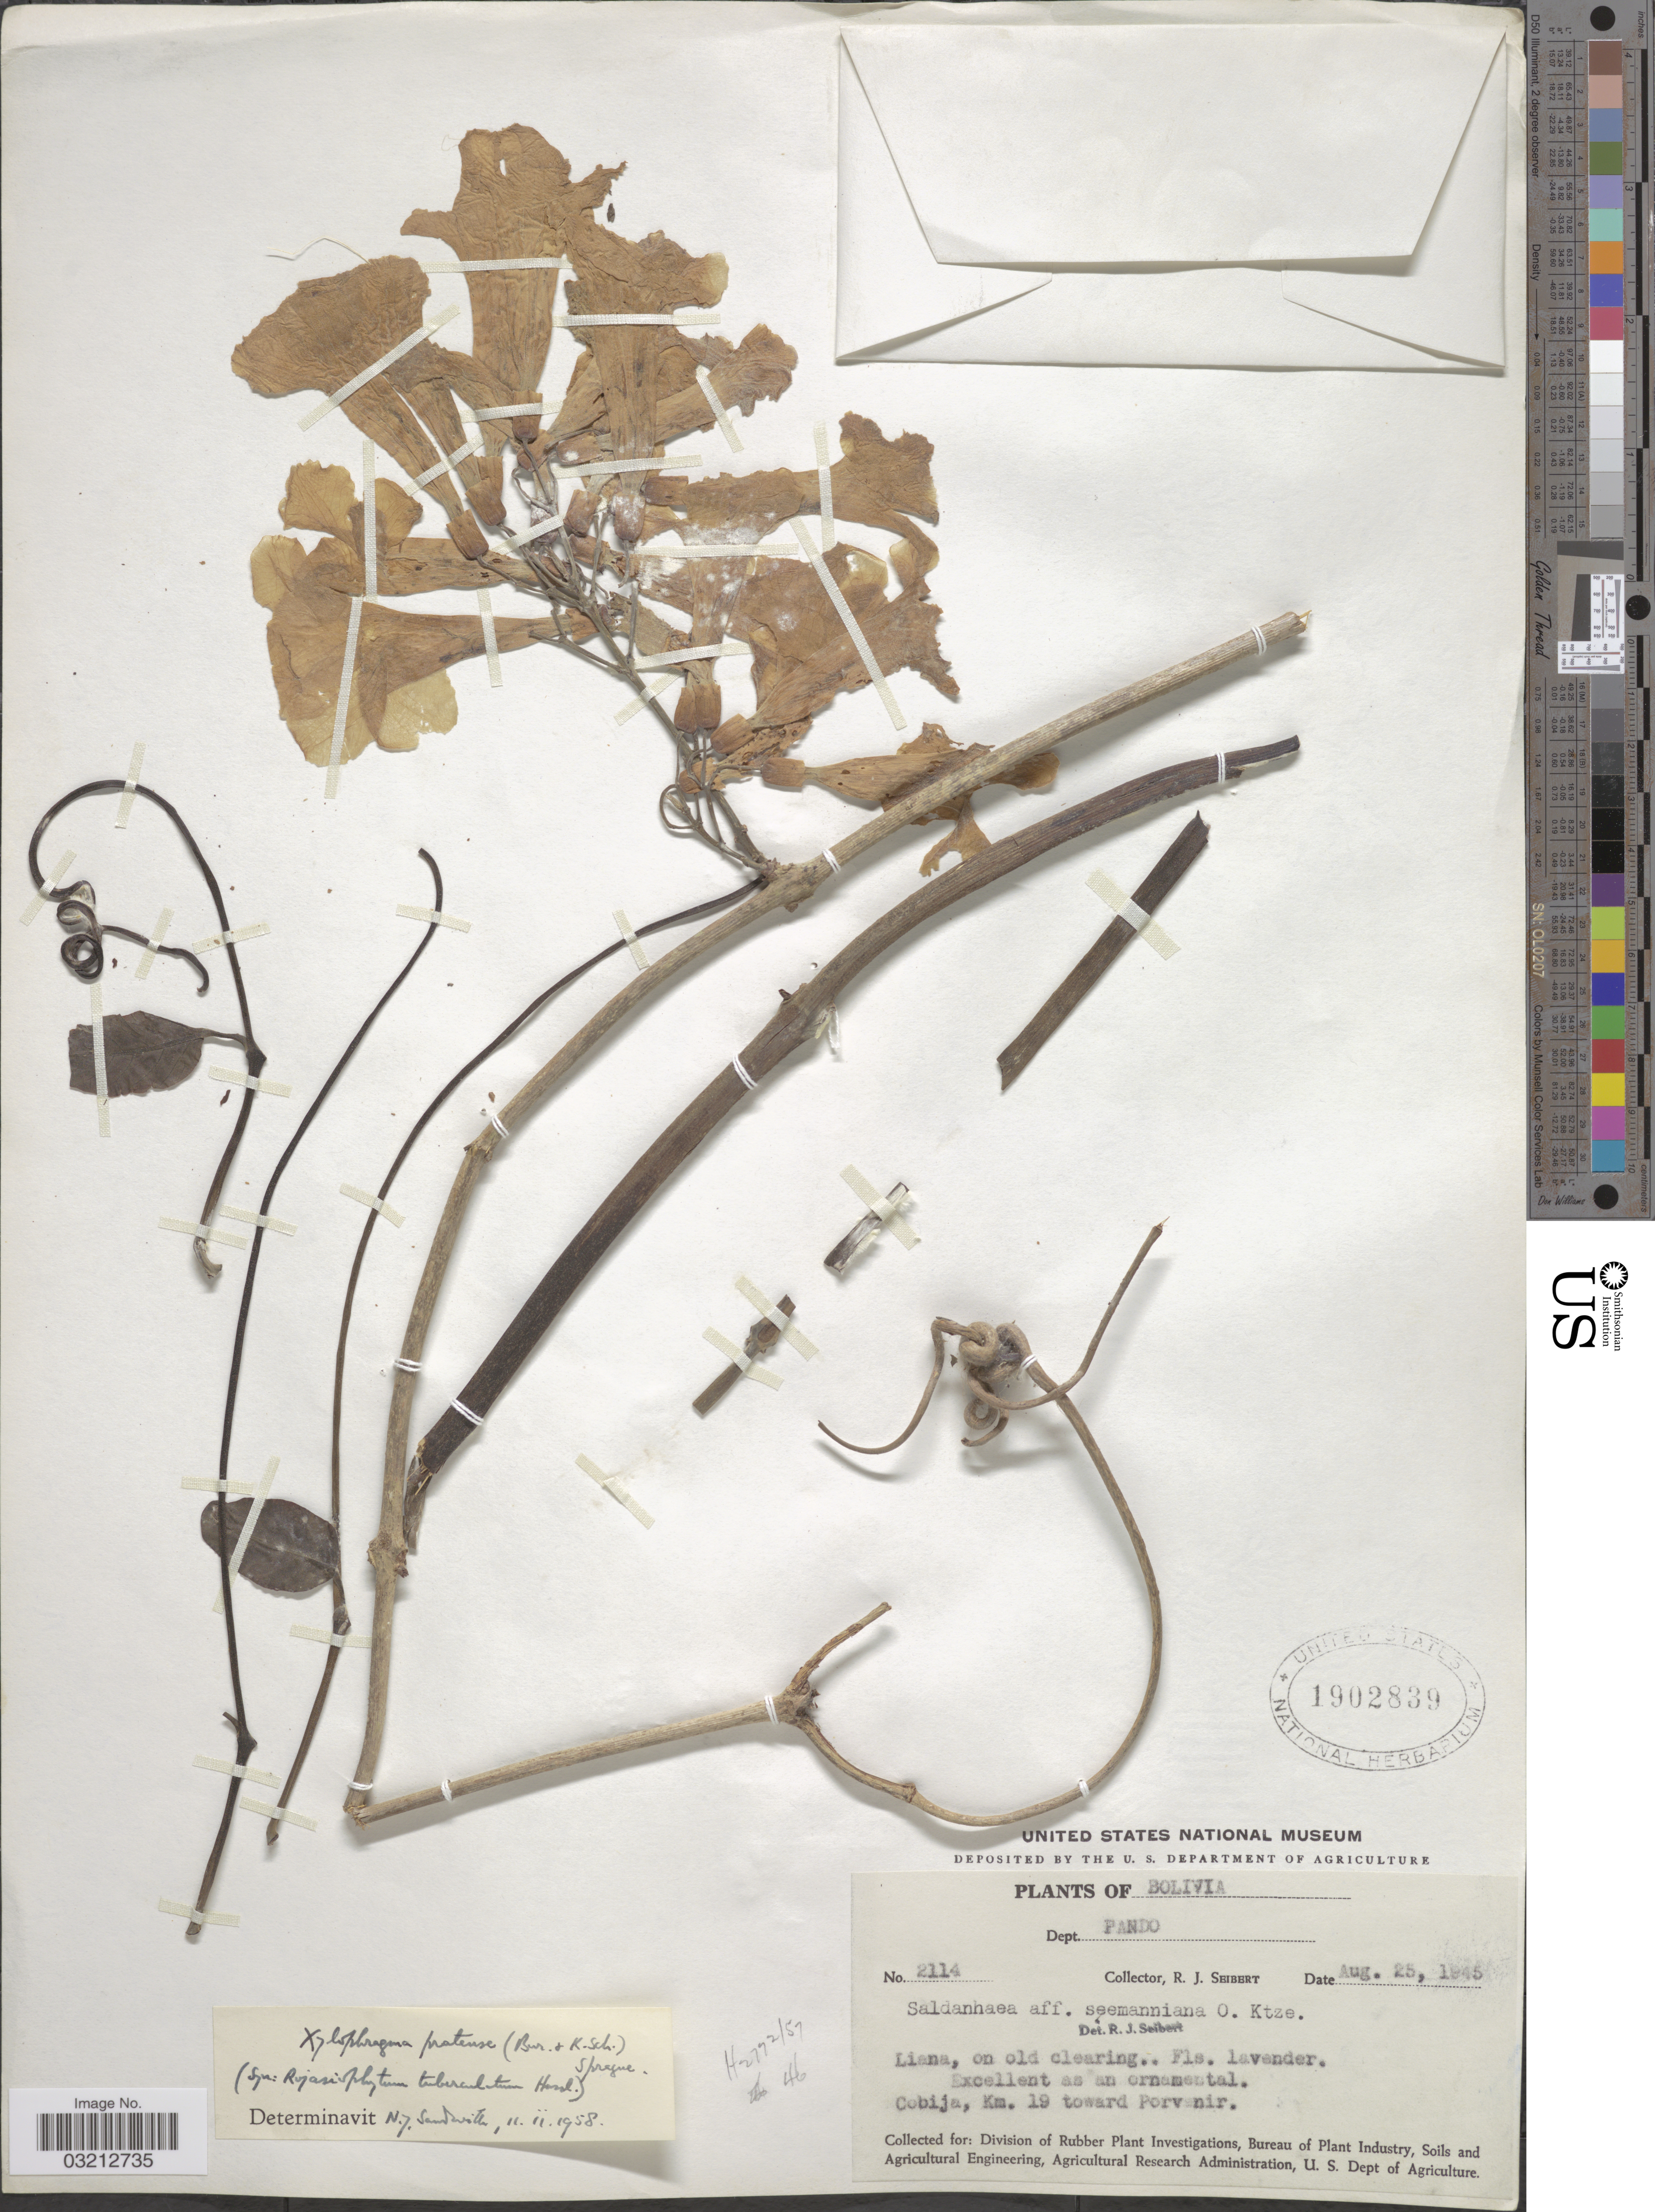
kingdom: Plantae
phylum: Tracheophyta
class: Magnoliopsida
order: Lamiales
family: Bignoniaceae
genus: Xylophragma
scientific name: Xylophragma pratense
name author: (Bureau & K. Schum.) Sprague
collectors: R. J. Seibert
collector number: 2114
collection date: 1945-08-25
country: Bolivia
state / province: Pando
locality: Dept. Pando. Cobija, Km. 19 toward Porvenir.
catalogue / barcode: US 1902839